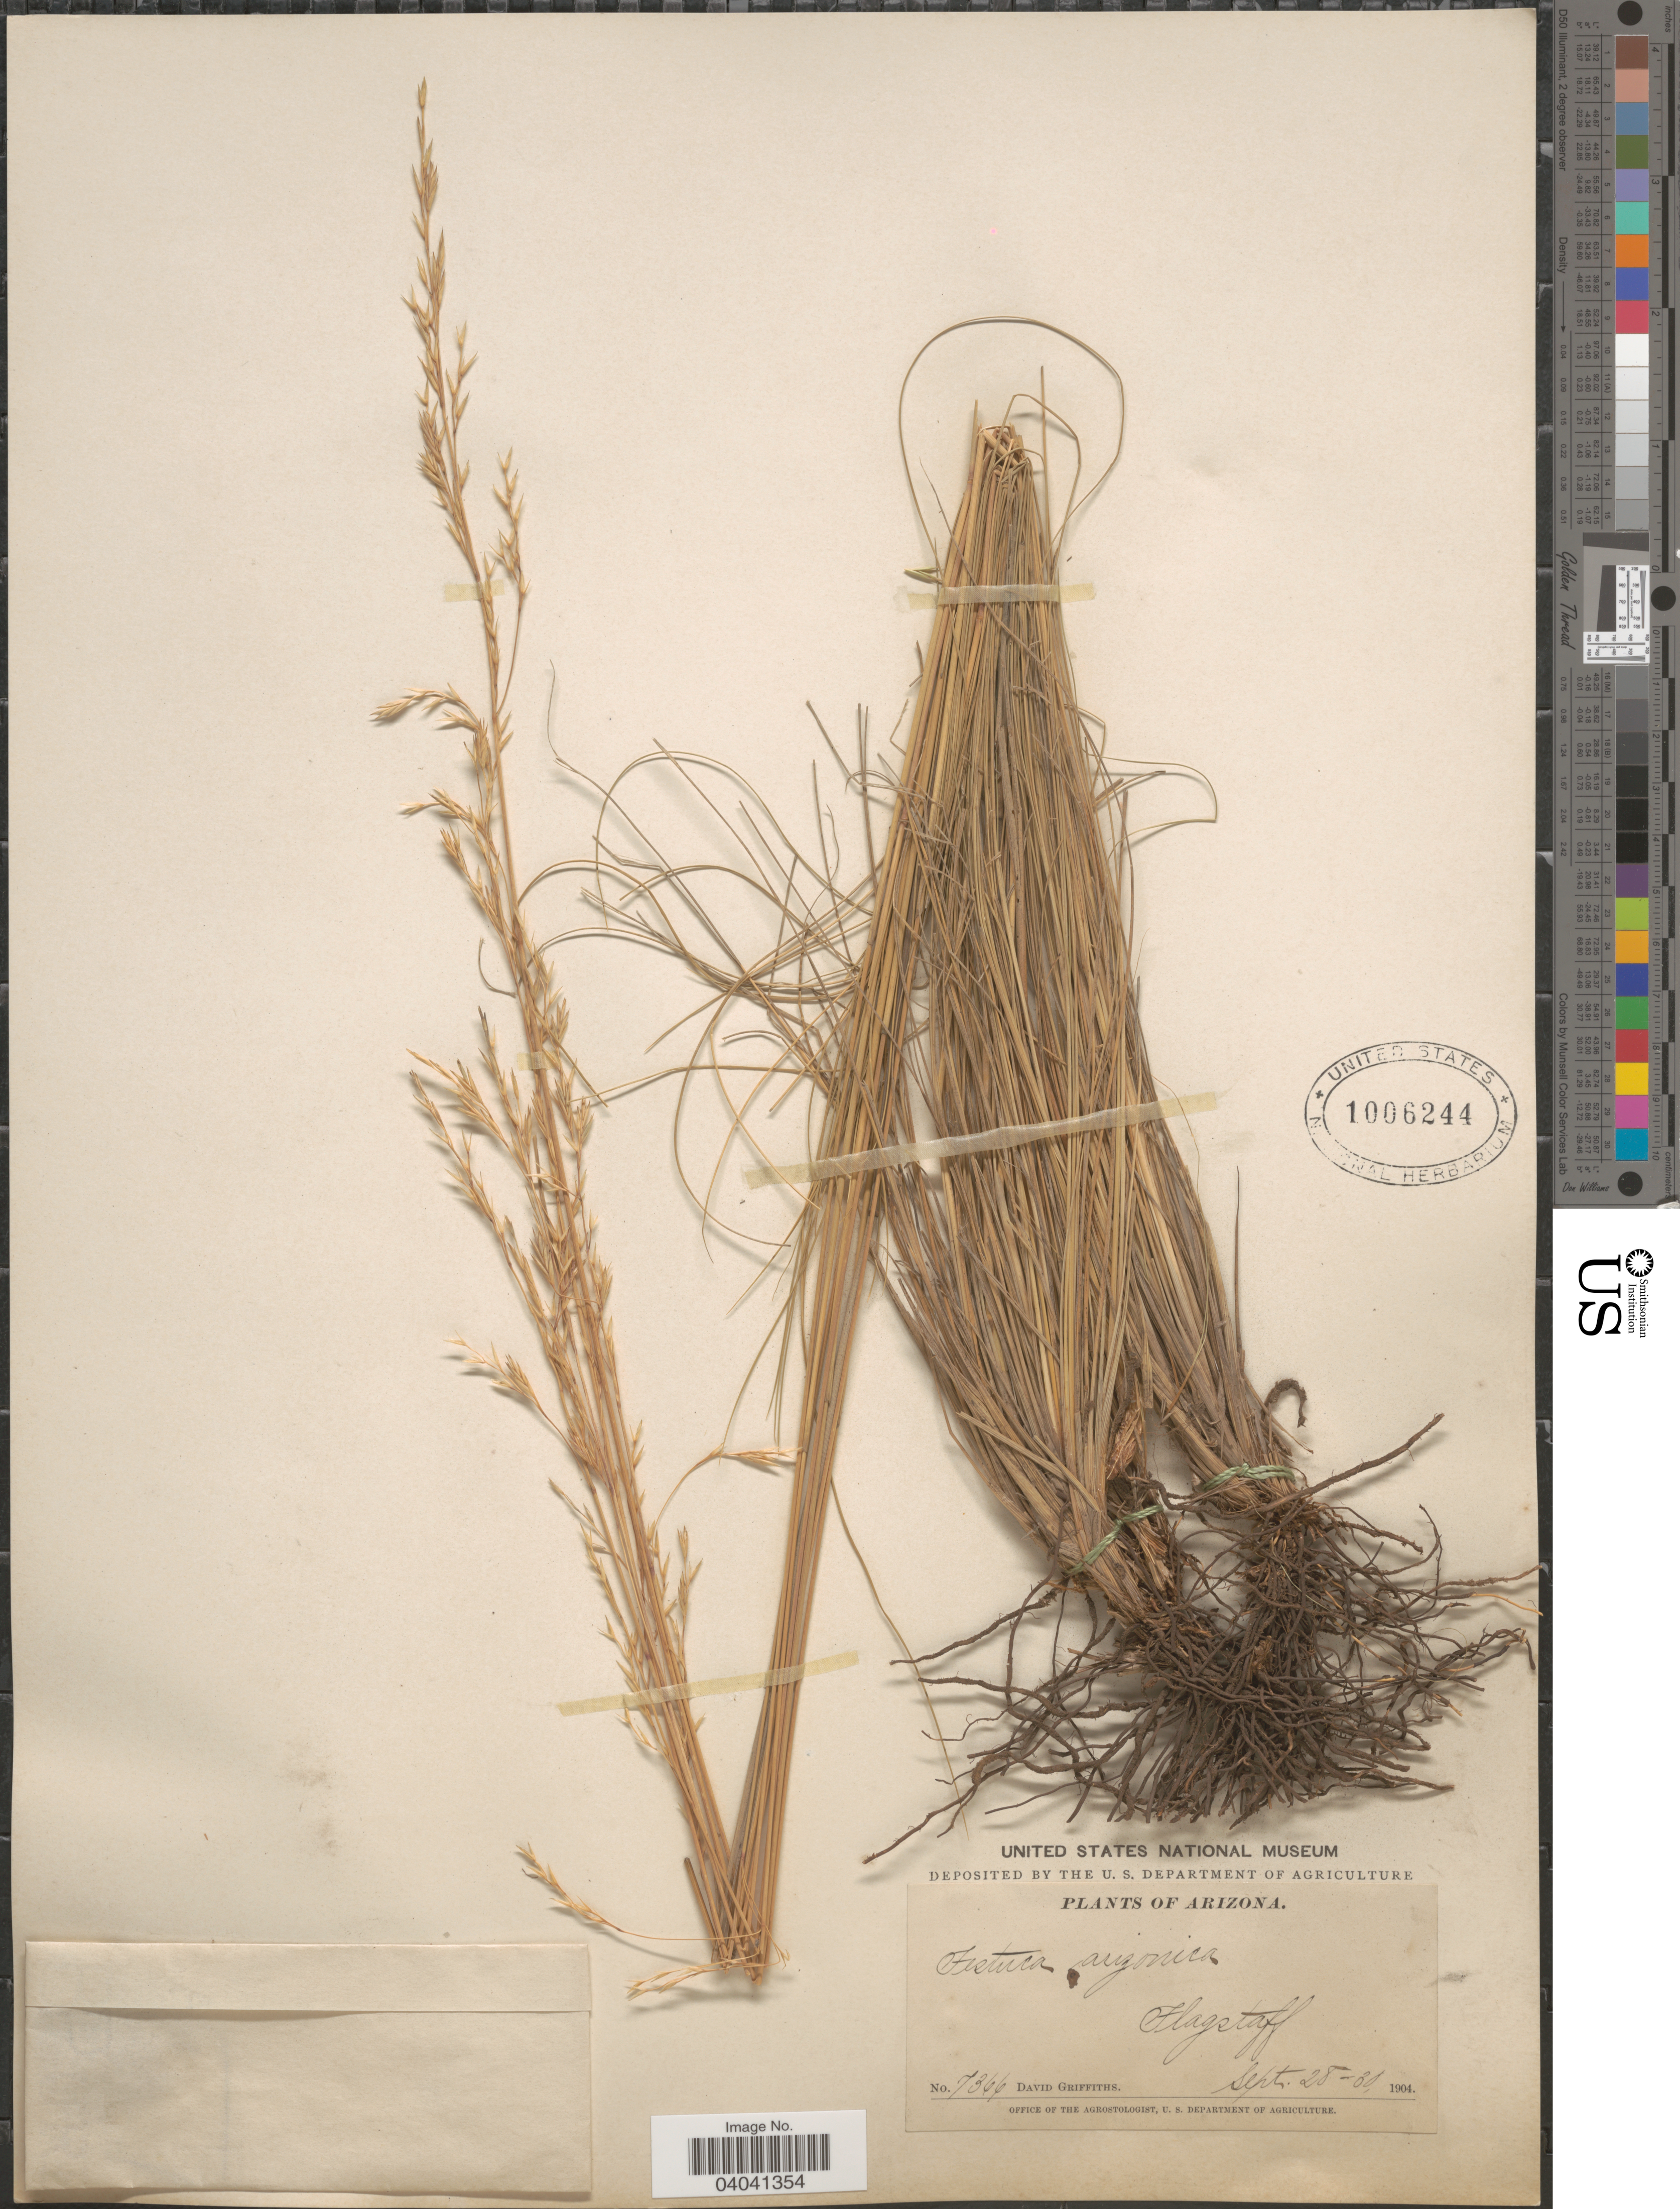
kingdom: Plantae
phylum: Tracheophyta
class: Liliopsida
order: Poales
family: Poaceae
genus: Festuca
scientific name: Festuca arizonica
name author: Vasey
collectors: D. Griffiths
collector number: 7366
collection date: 1904-09-28/1904-09-30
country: United States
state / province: Arizona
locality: Flagstaff.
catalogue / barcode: US 1006244